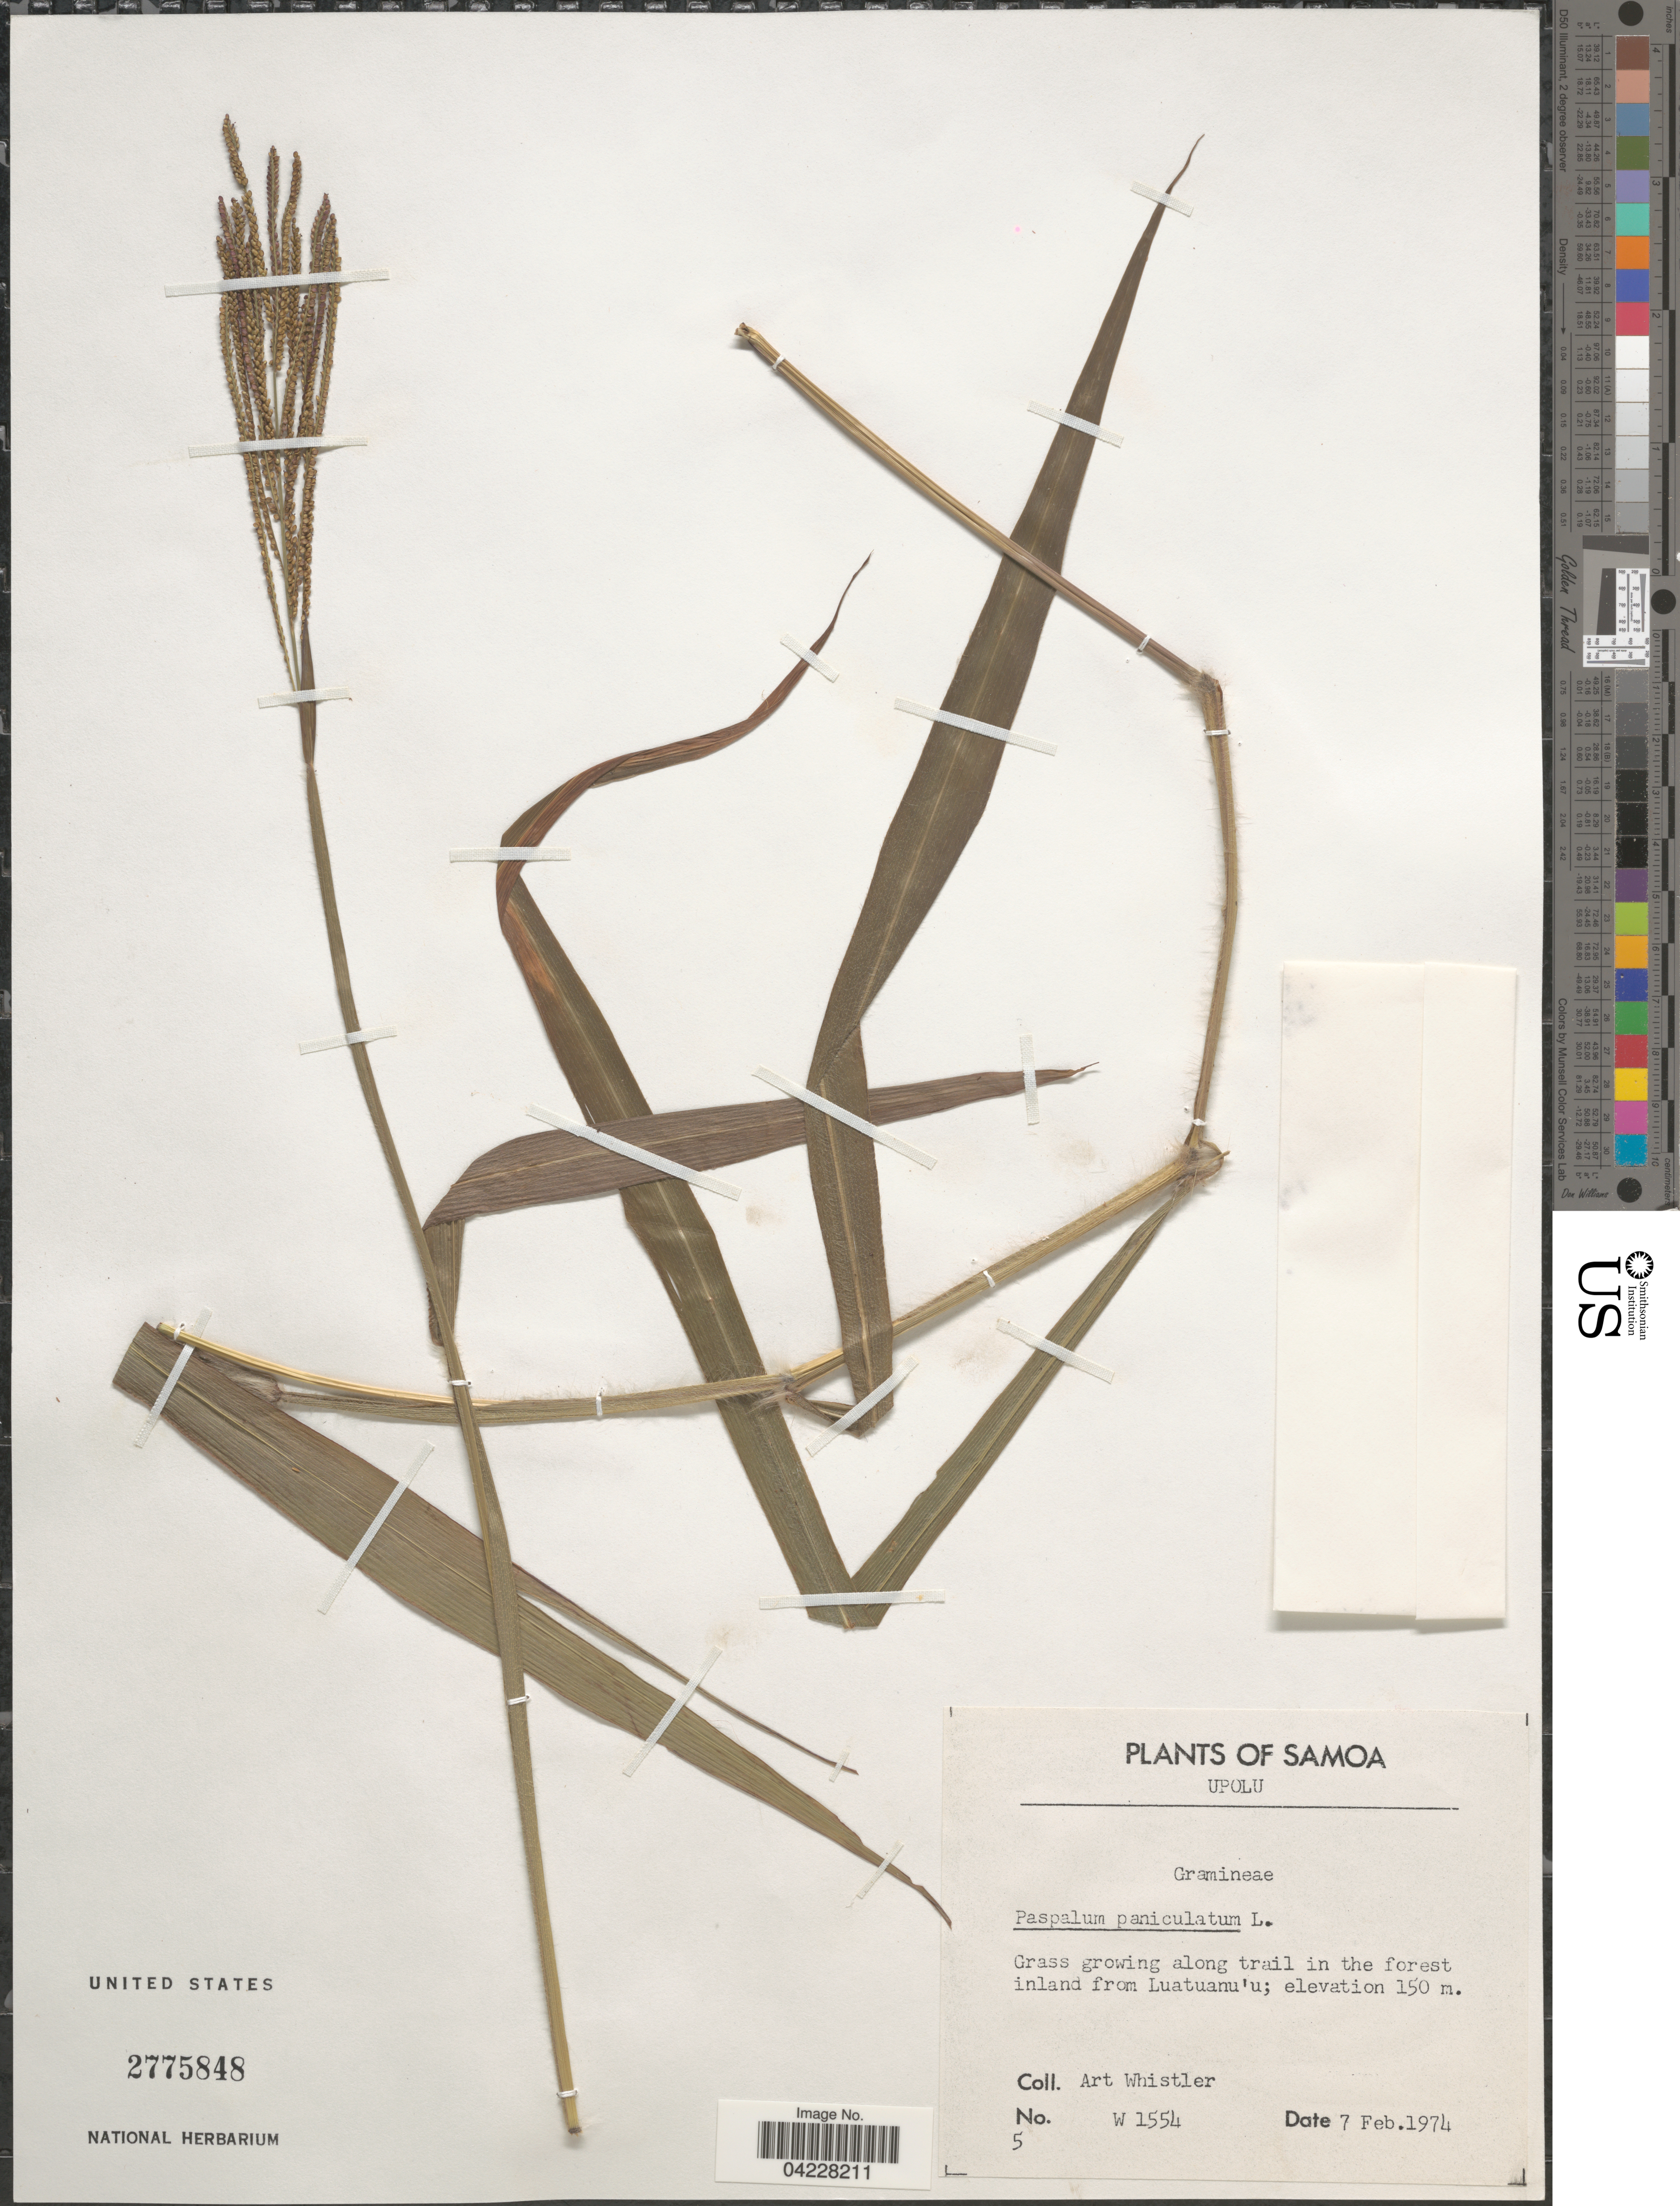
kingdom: Plantae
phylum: Tracheophyta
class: Liliopsida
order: Poales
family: Poaceae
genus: Paspalum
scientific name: Paspalum paniculatum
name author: L.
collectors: A. Whistler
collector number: W1554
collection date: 1974-02-07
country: Samoa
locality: Samoa. Upolu. Grass growing along trail in the forest inland from Luatuanu'u.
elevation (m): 150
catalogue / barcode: US 2775848